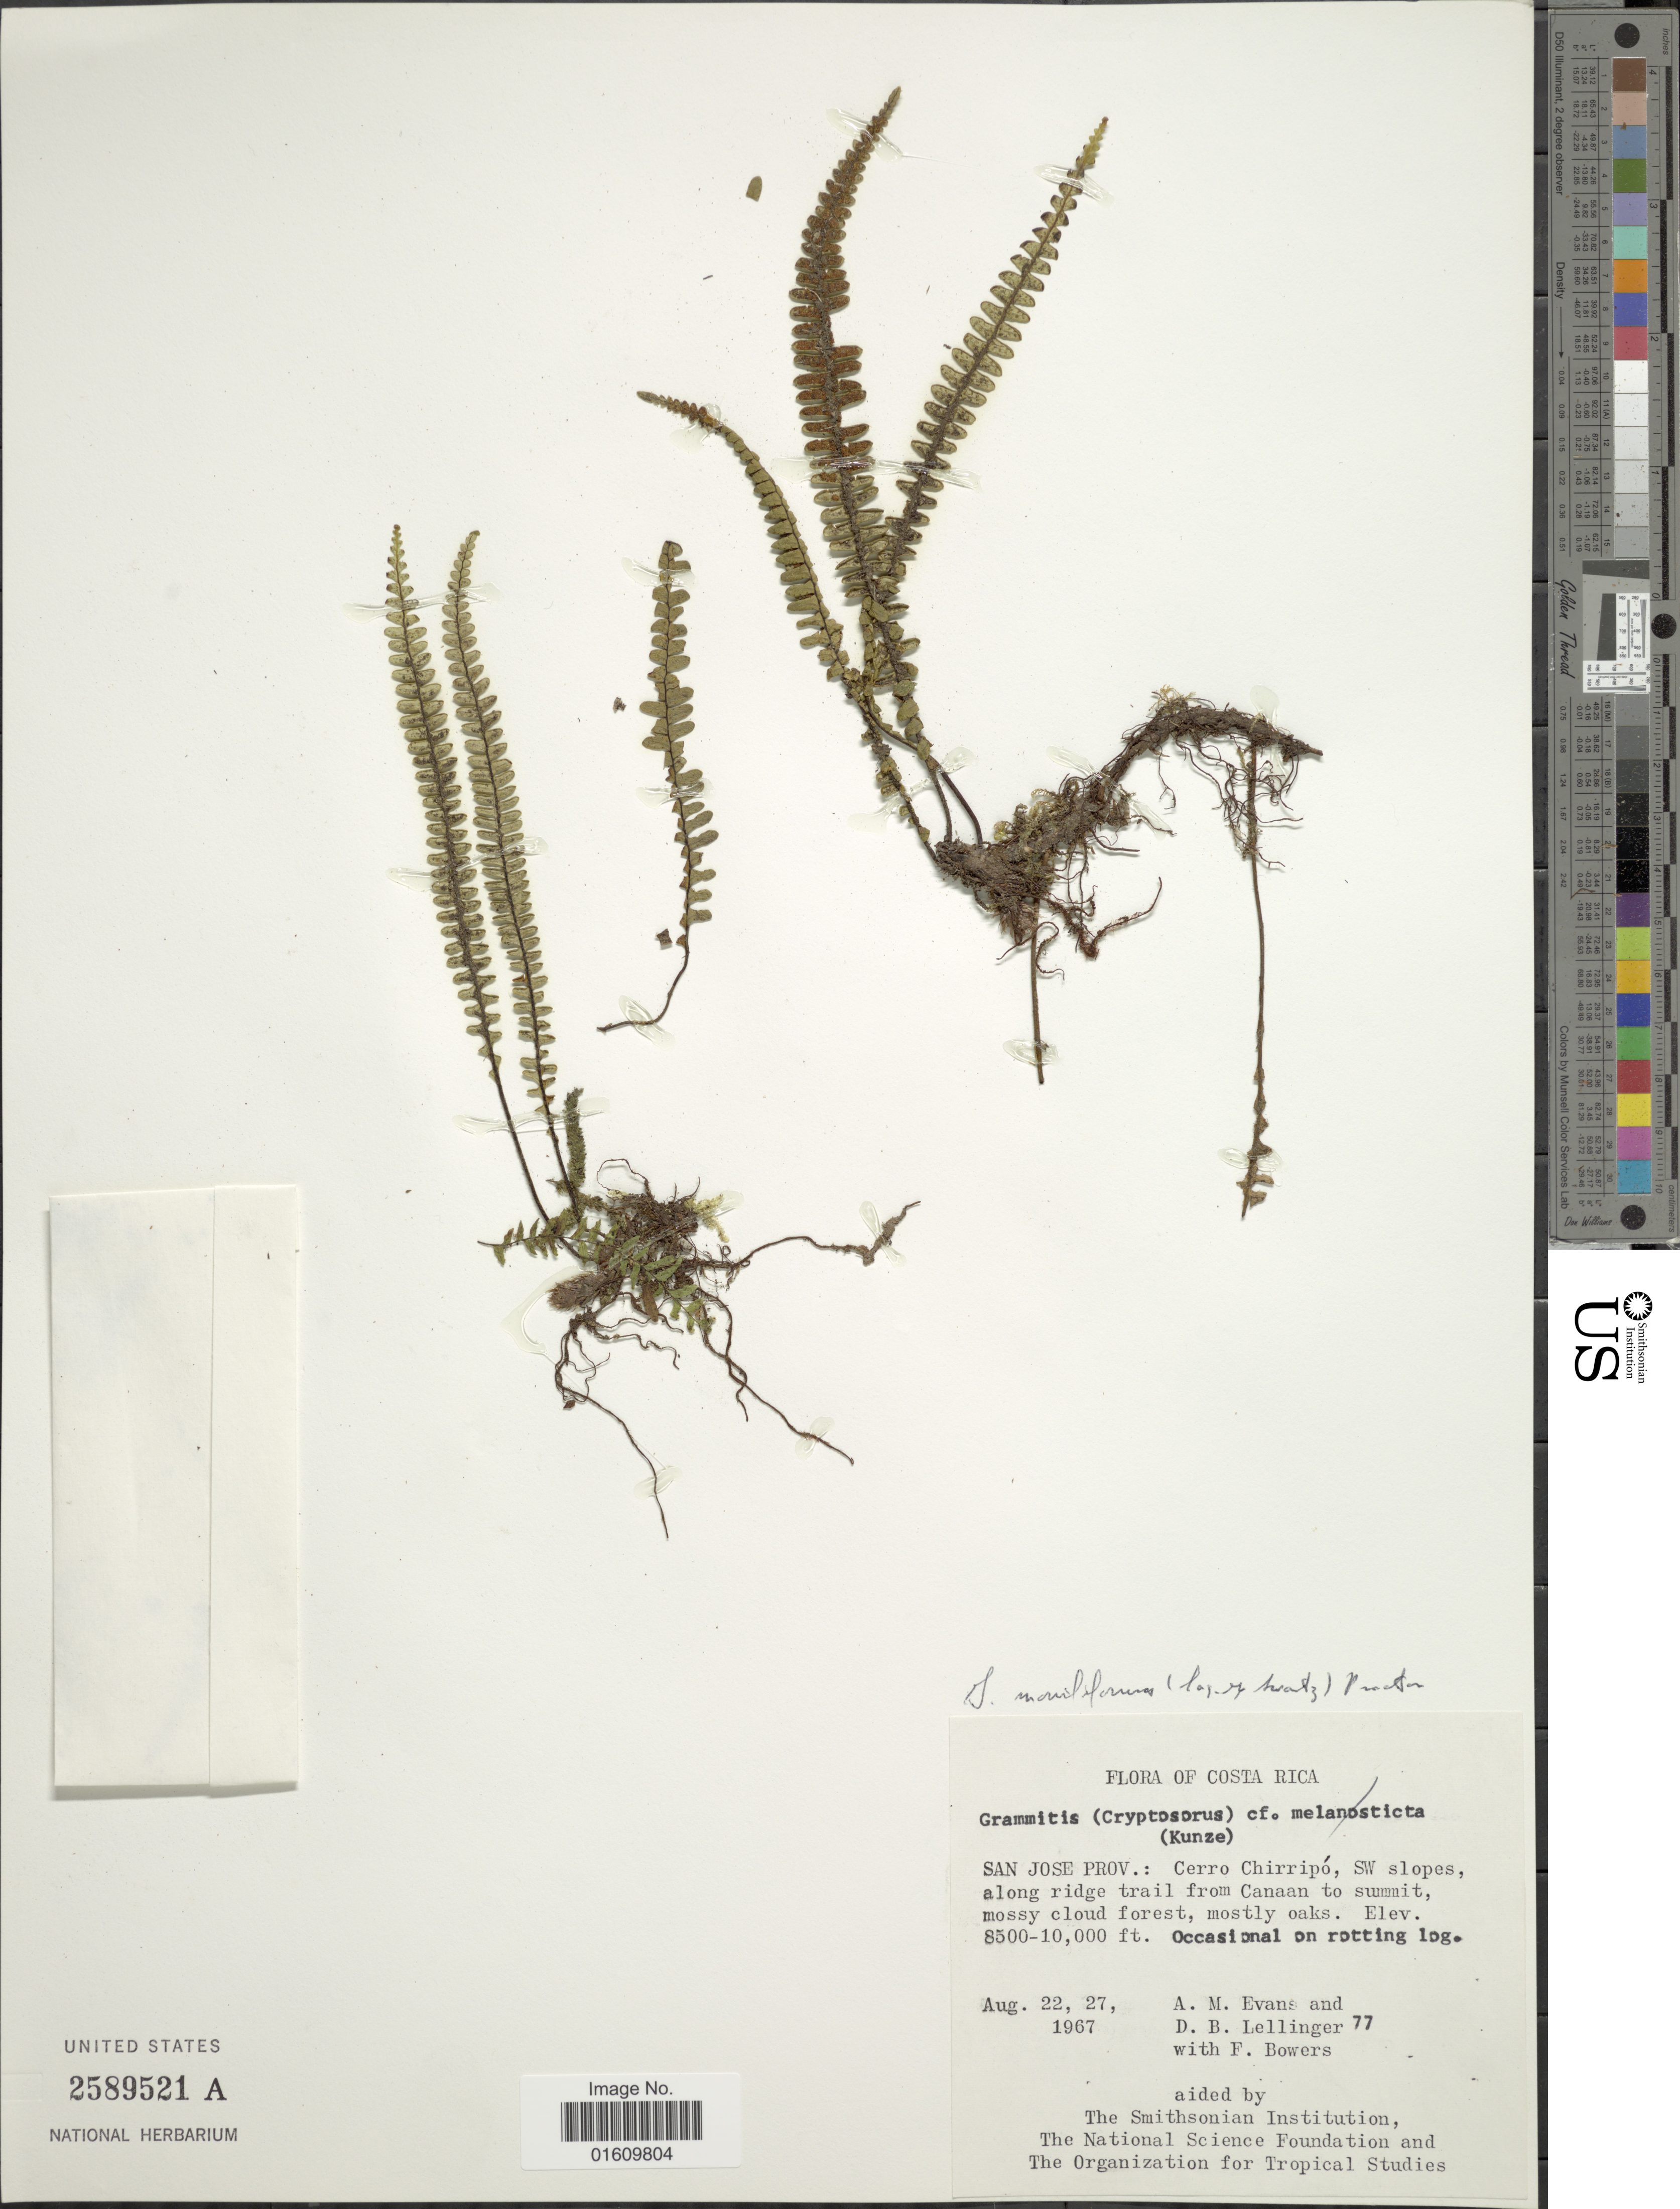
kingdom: Plantae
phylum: Tracheophyta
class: Polypodiopsida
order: Polypodiales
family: Polypodiaceae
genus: Melpomene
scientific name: Melpomene moniliformis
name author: (Lag. ex Sw.) A.R. Sm. & R.C. Moran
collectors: A. M. Evans, D. B. Lellinger & F. Bowers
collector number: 77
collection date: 1967-08-22/1967-08-27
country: Costa Rica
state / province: San José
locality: Cerro Chirripo, SW slopes along ridge trail from Canaan to Summit.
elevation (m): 2591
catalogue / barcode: US 2589521A